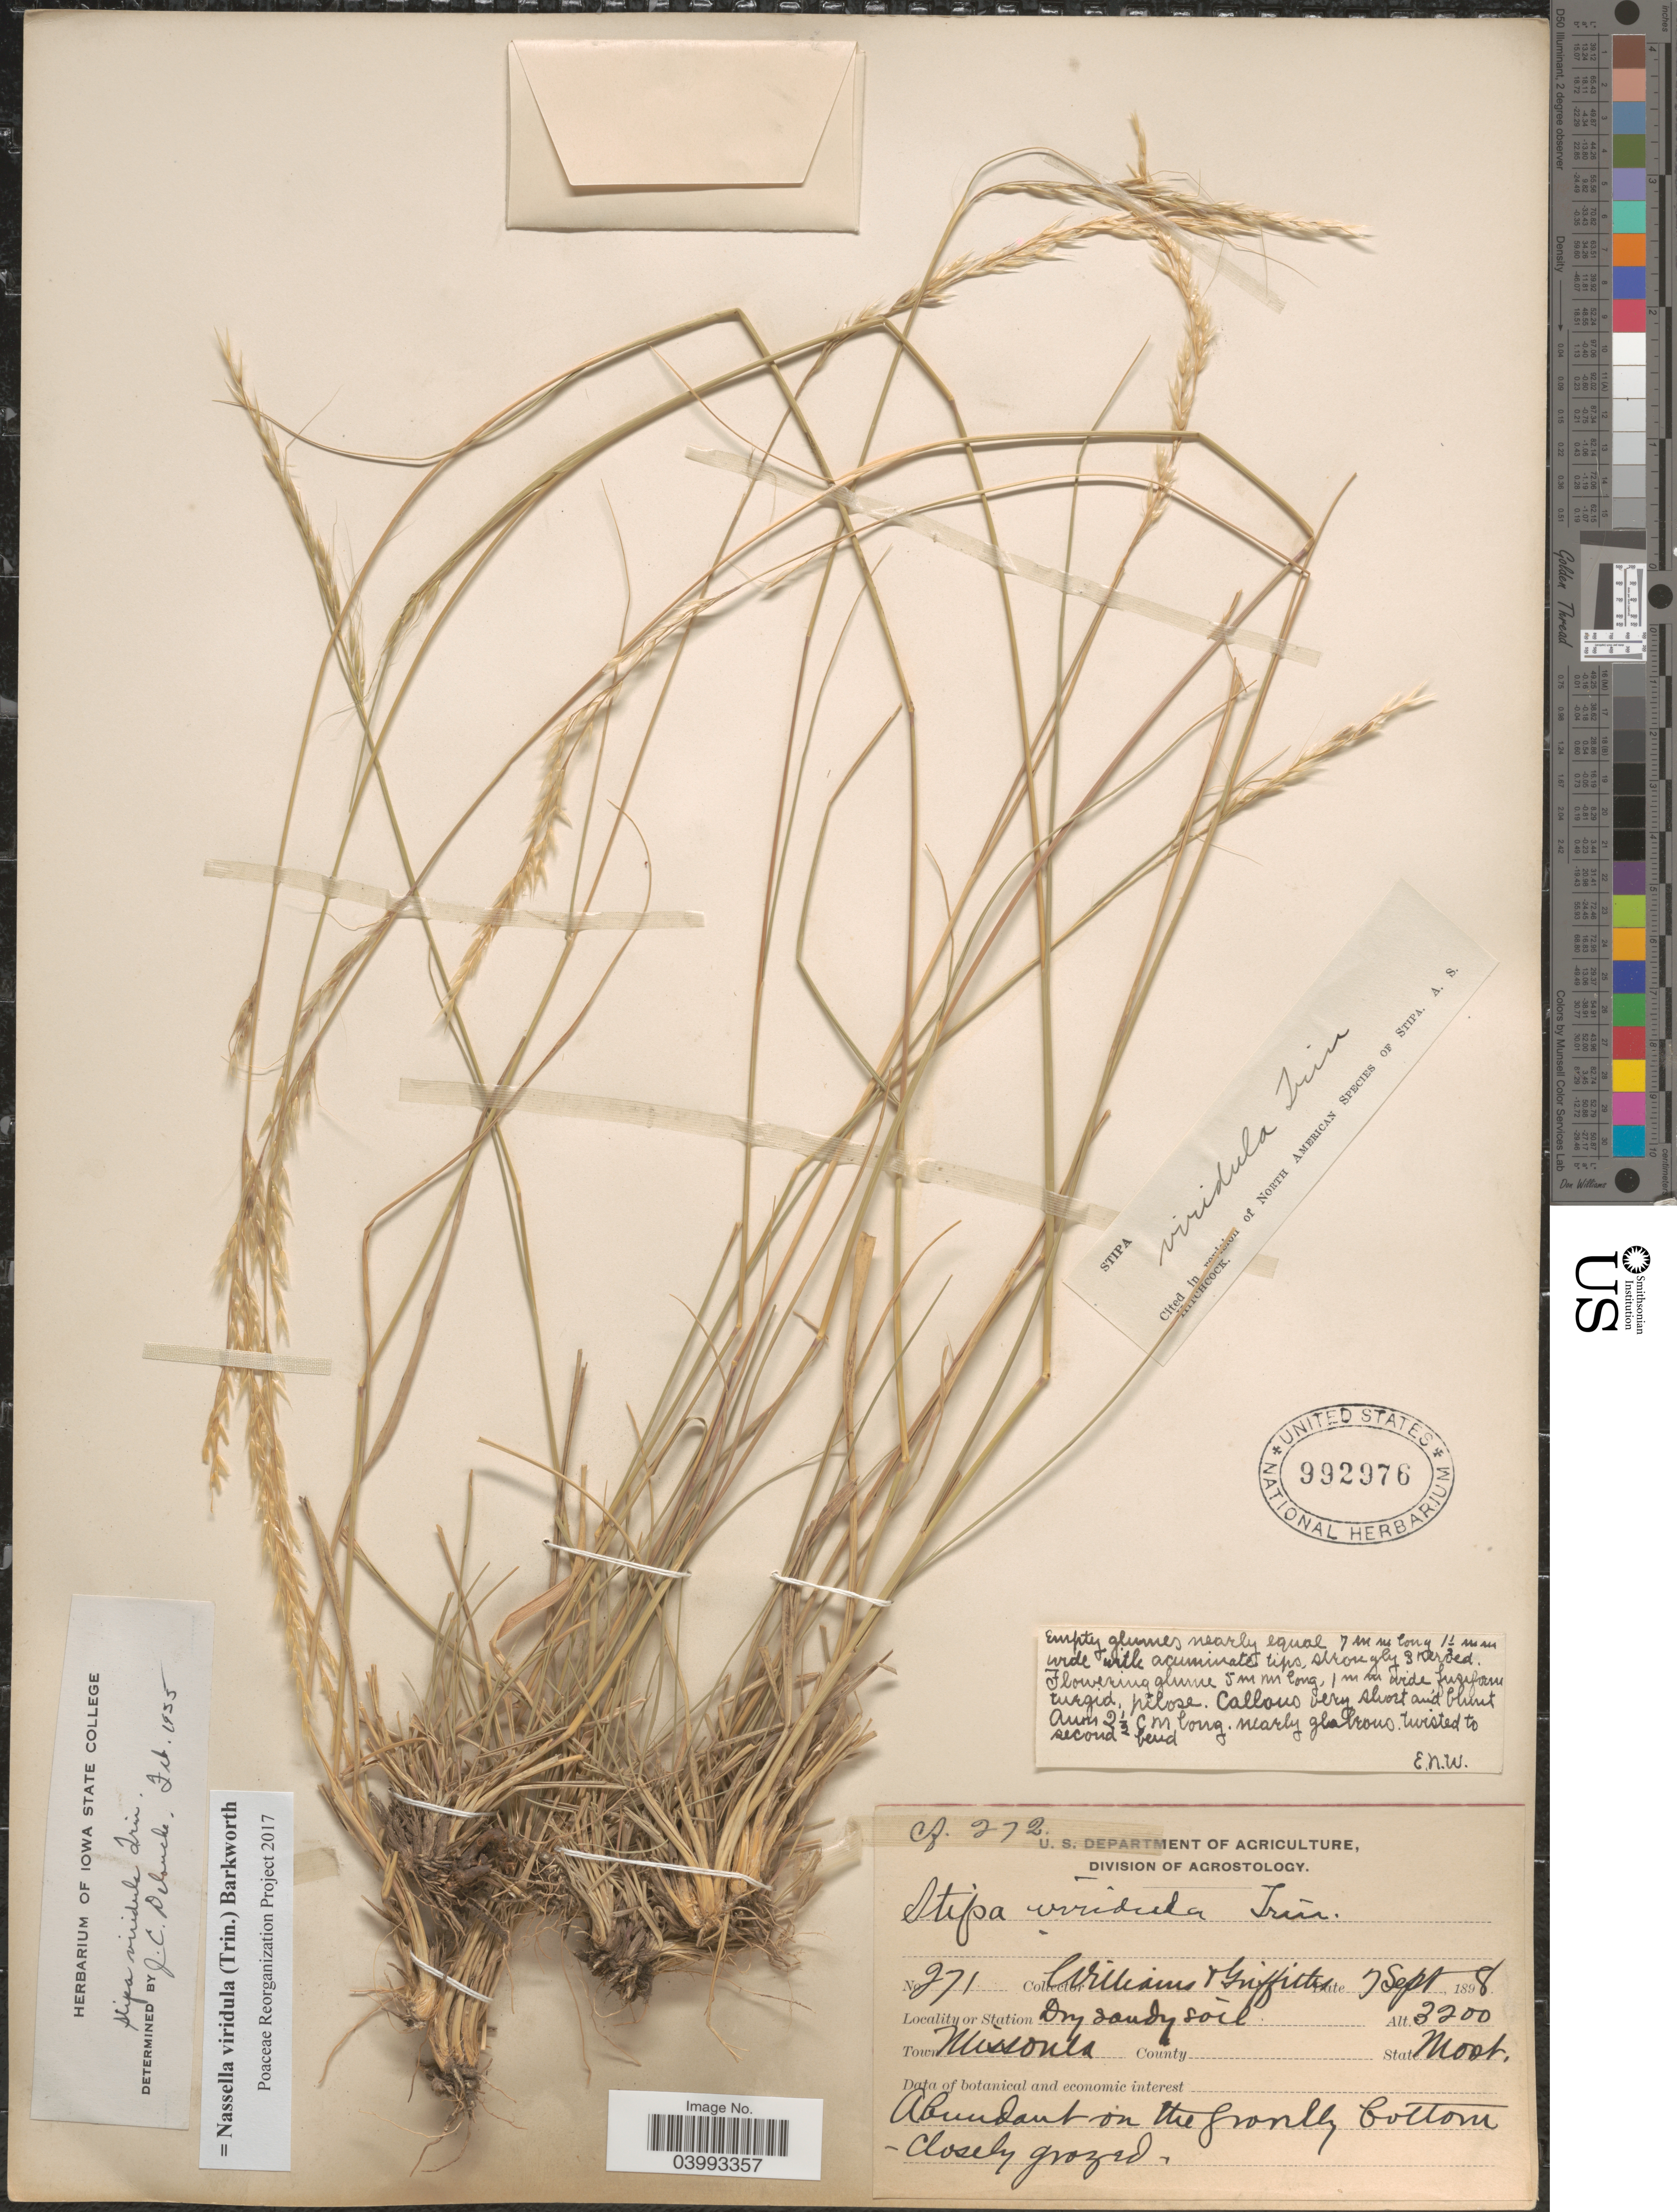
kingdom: Plantae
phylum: Tracheophyta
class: Liliopsida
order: Poales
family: Poaceae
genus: Nassella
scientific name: Nassella viridula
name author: (Trin.) Barkworth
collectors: -- Williams & -- Griffiths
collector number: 271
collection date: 1898-09-07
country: United States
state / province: Montana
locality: Station Dry sandy soil. Town Missoula.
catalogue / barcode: US 992976